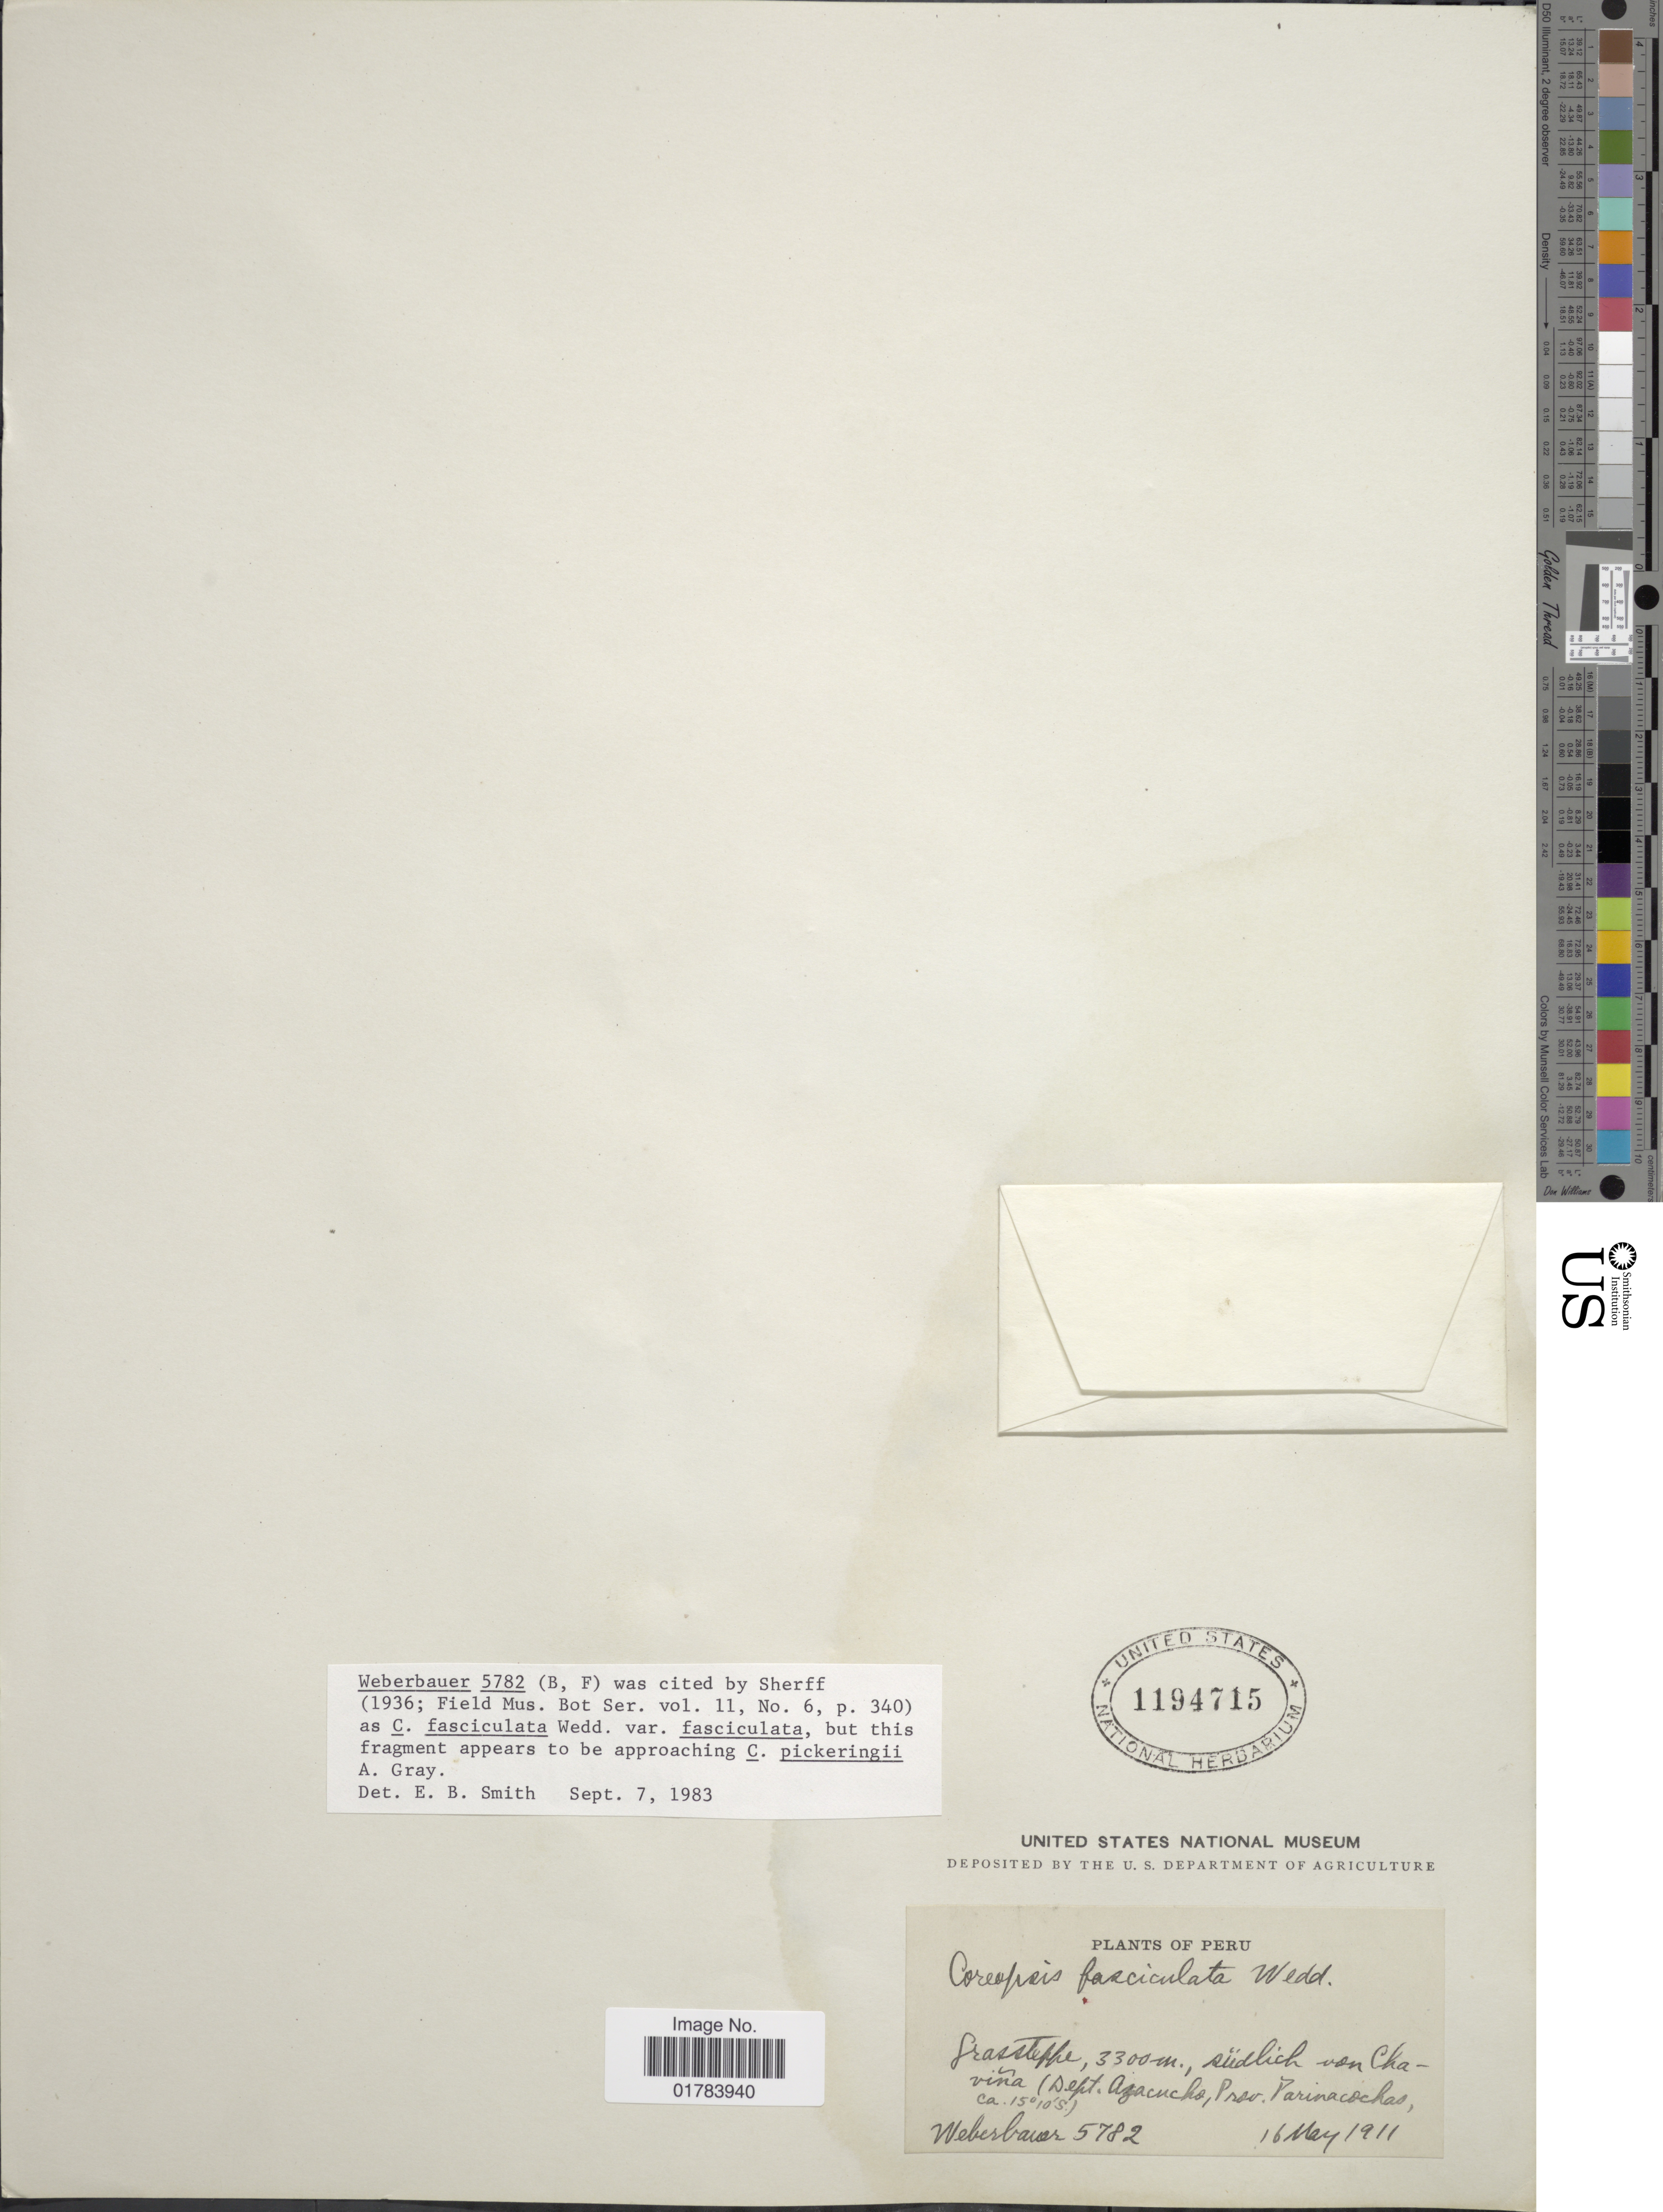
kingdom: Plantae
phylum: Tracheophyta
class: Magnoliopsida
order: Asterales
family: Asteraceae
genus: Coreopsis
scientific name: Coreopsis pickeringii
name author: A. Gray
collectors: A. Weberbauer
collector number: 5782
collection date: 1911-05-16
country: Peru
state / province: Ayacucho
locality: Südlich von Chaviña (Dept. Ayacucho, Prov. Parinacochas)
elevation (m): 3300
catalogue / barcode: US 1194715